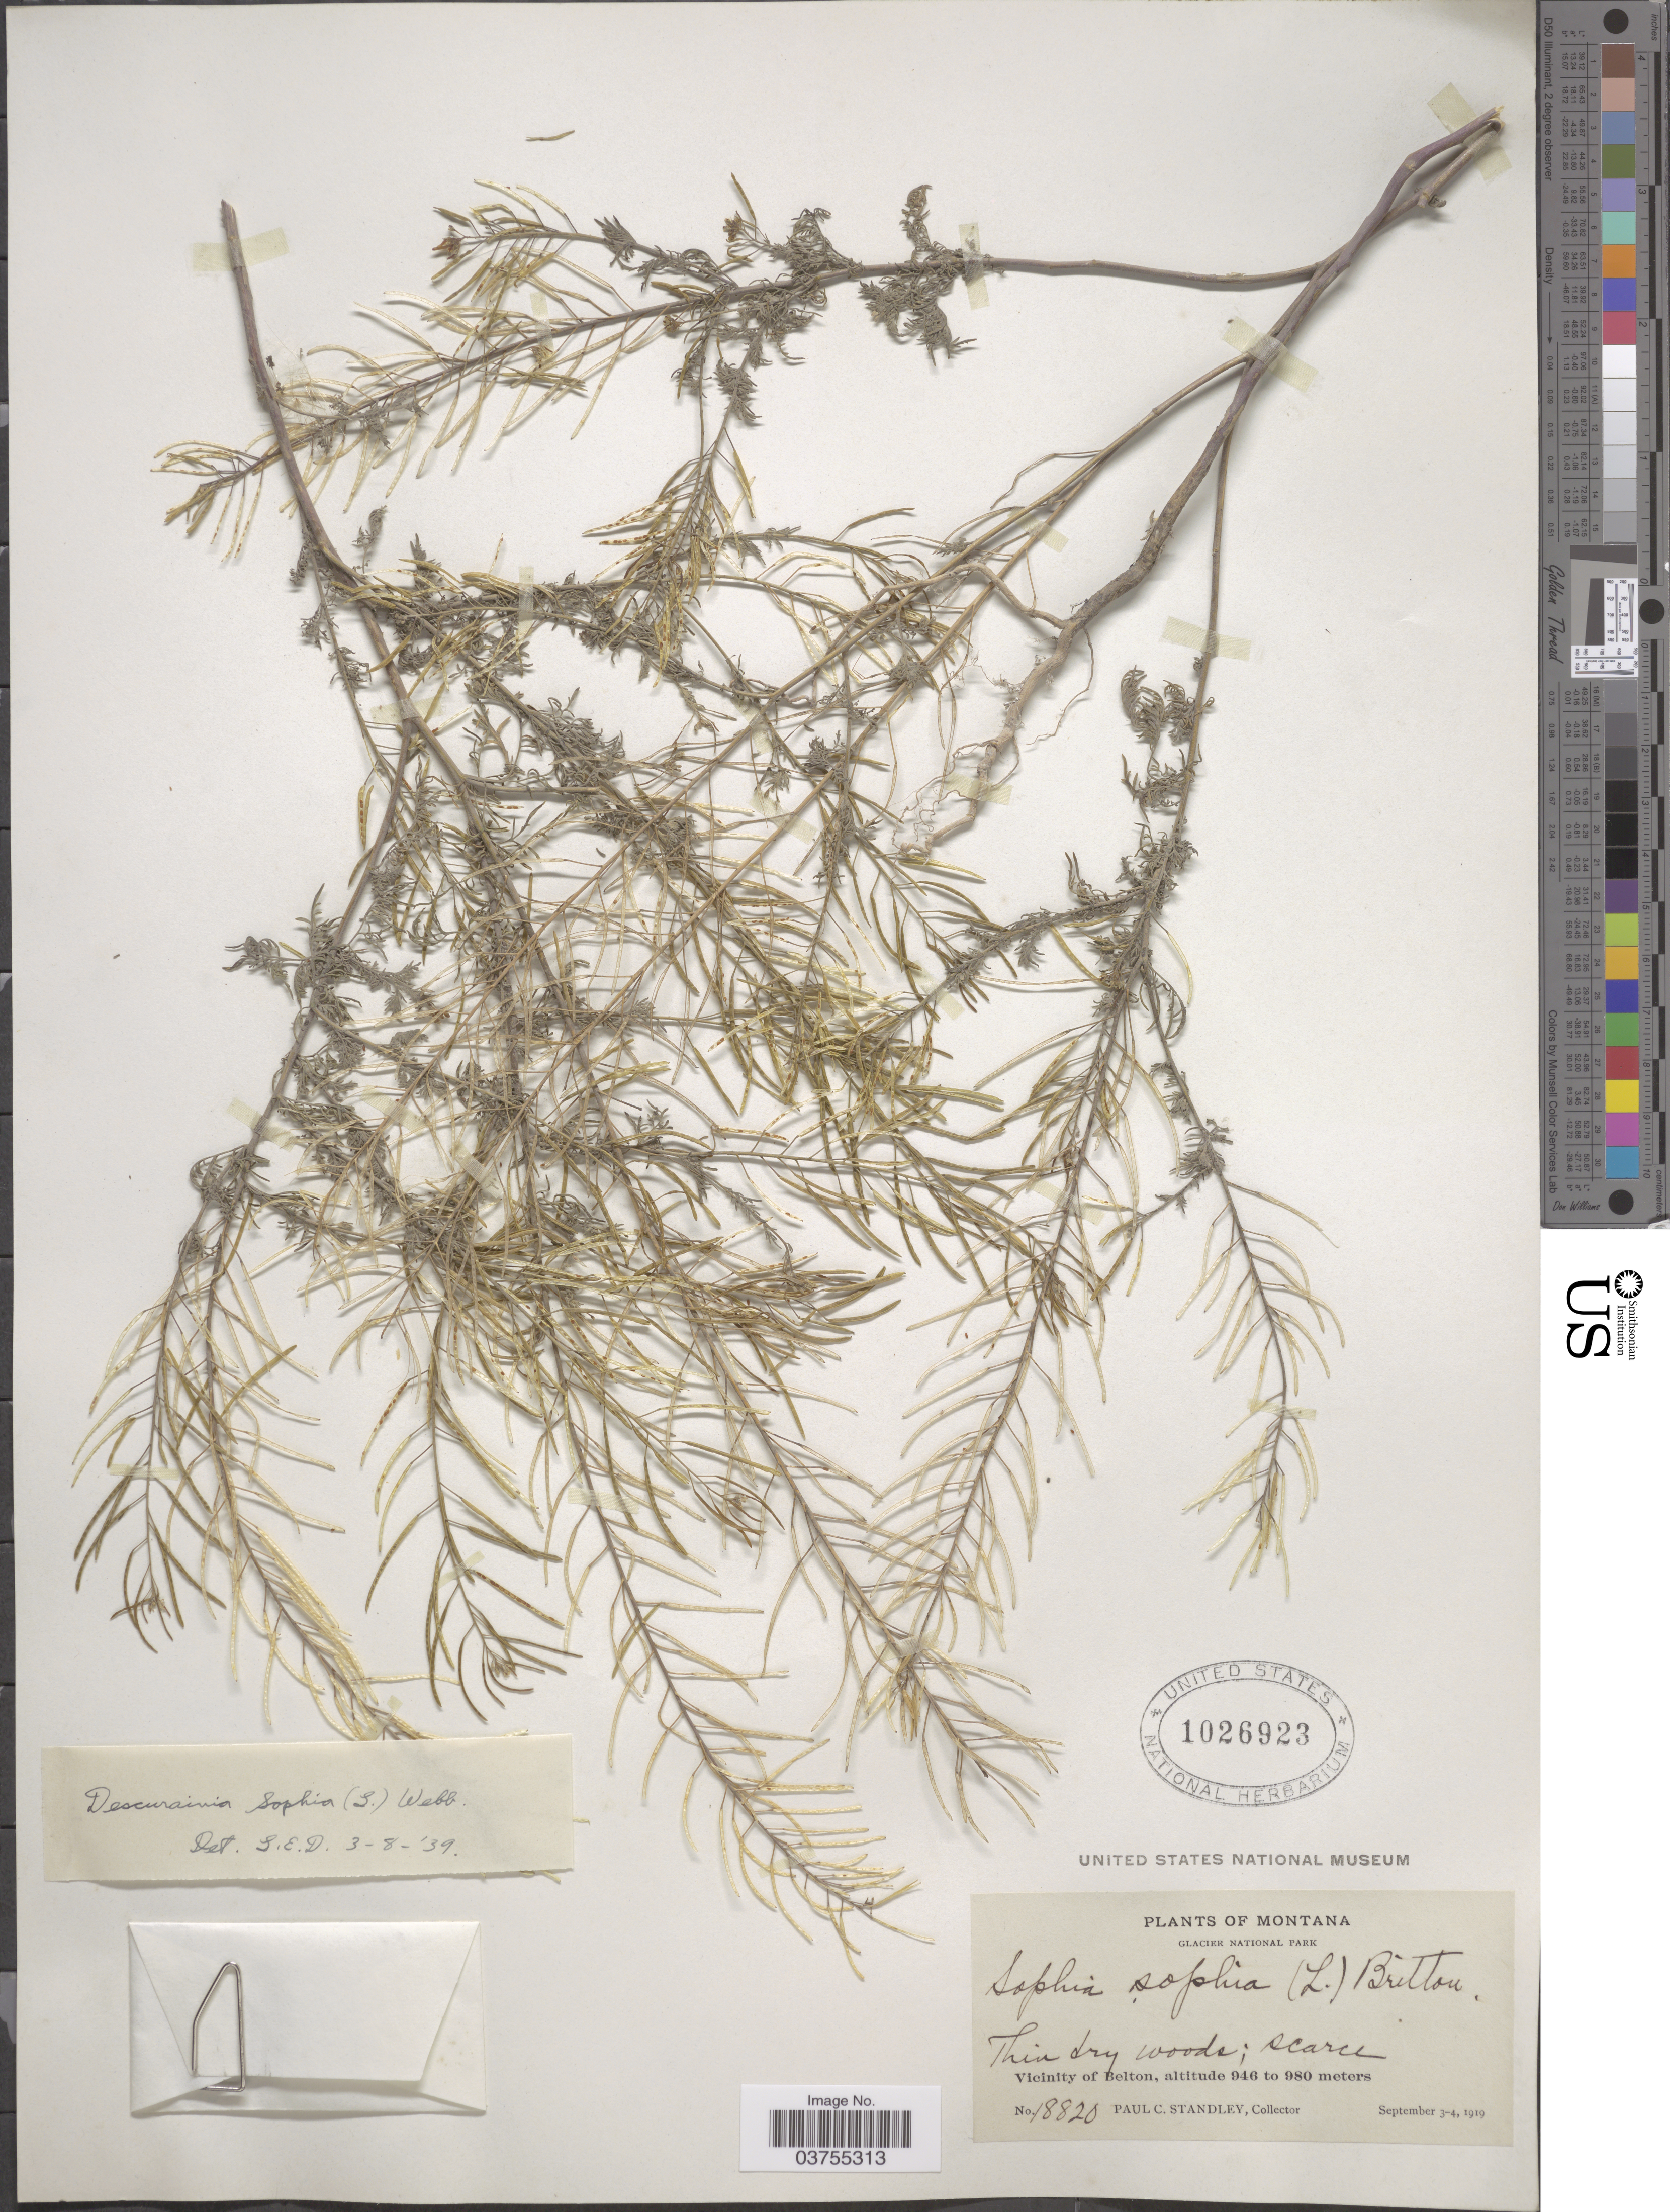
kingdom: Plantae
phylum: Tracheophyta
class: Magnoliopsida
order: Brassicales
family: Brassicaceae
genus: Descurainia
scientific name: Descurainia sophia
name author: (L.) Webb ex Prantl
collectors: P. C. Standley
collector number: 18820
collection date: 1919-09-03/1919-09-04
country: United States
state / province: Montana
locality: Glacier National Park. Vicinity of Belton.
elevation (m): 946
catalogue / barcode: US 1026923